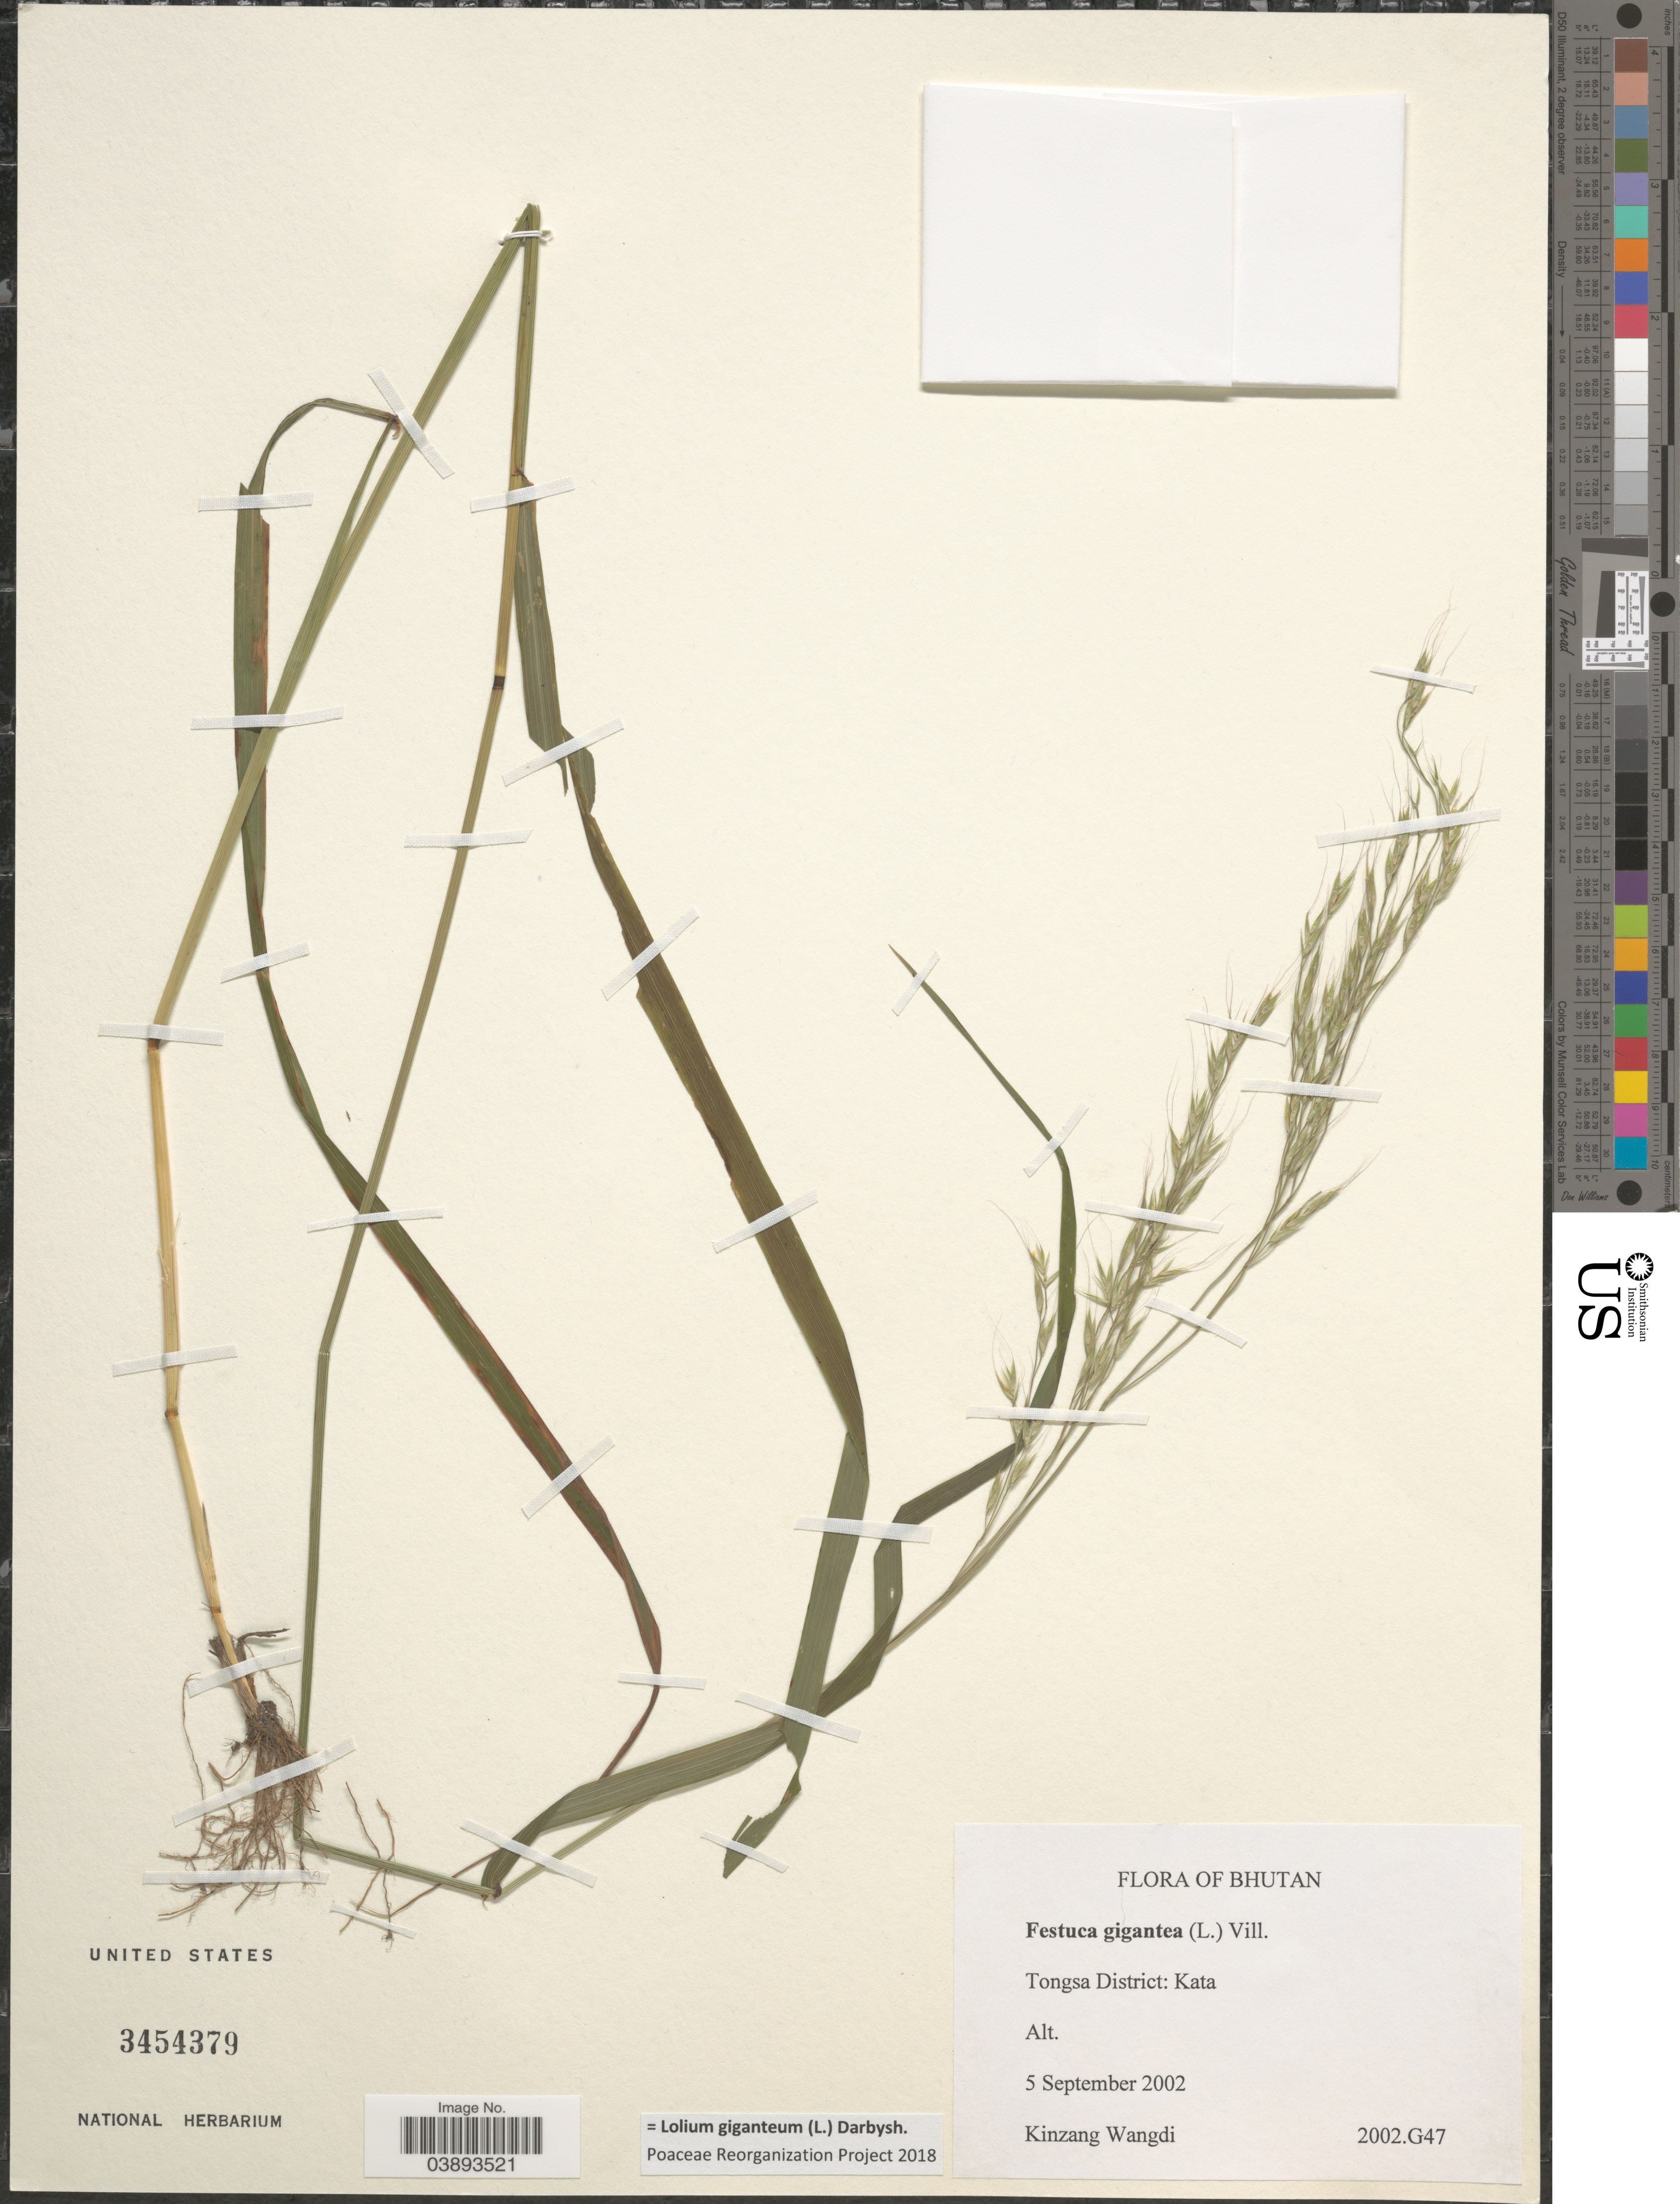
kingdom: Plantae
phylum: Tracheophyta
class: Liliopsida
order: Poales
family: Poaceae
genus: Lolium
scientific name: Lolium giganteum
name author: (L.) Darbysh.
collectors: K. Wangdi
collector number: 2002G47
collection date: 2002-09-05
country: Bhutan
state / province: Trongsa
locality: Tongsa District: Kata.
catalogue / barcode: US 3454379